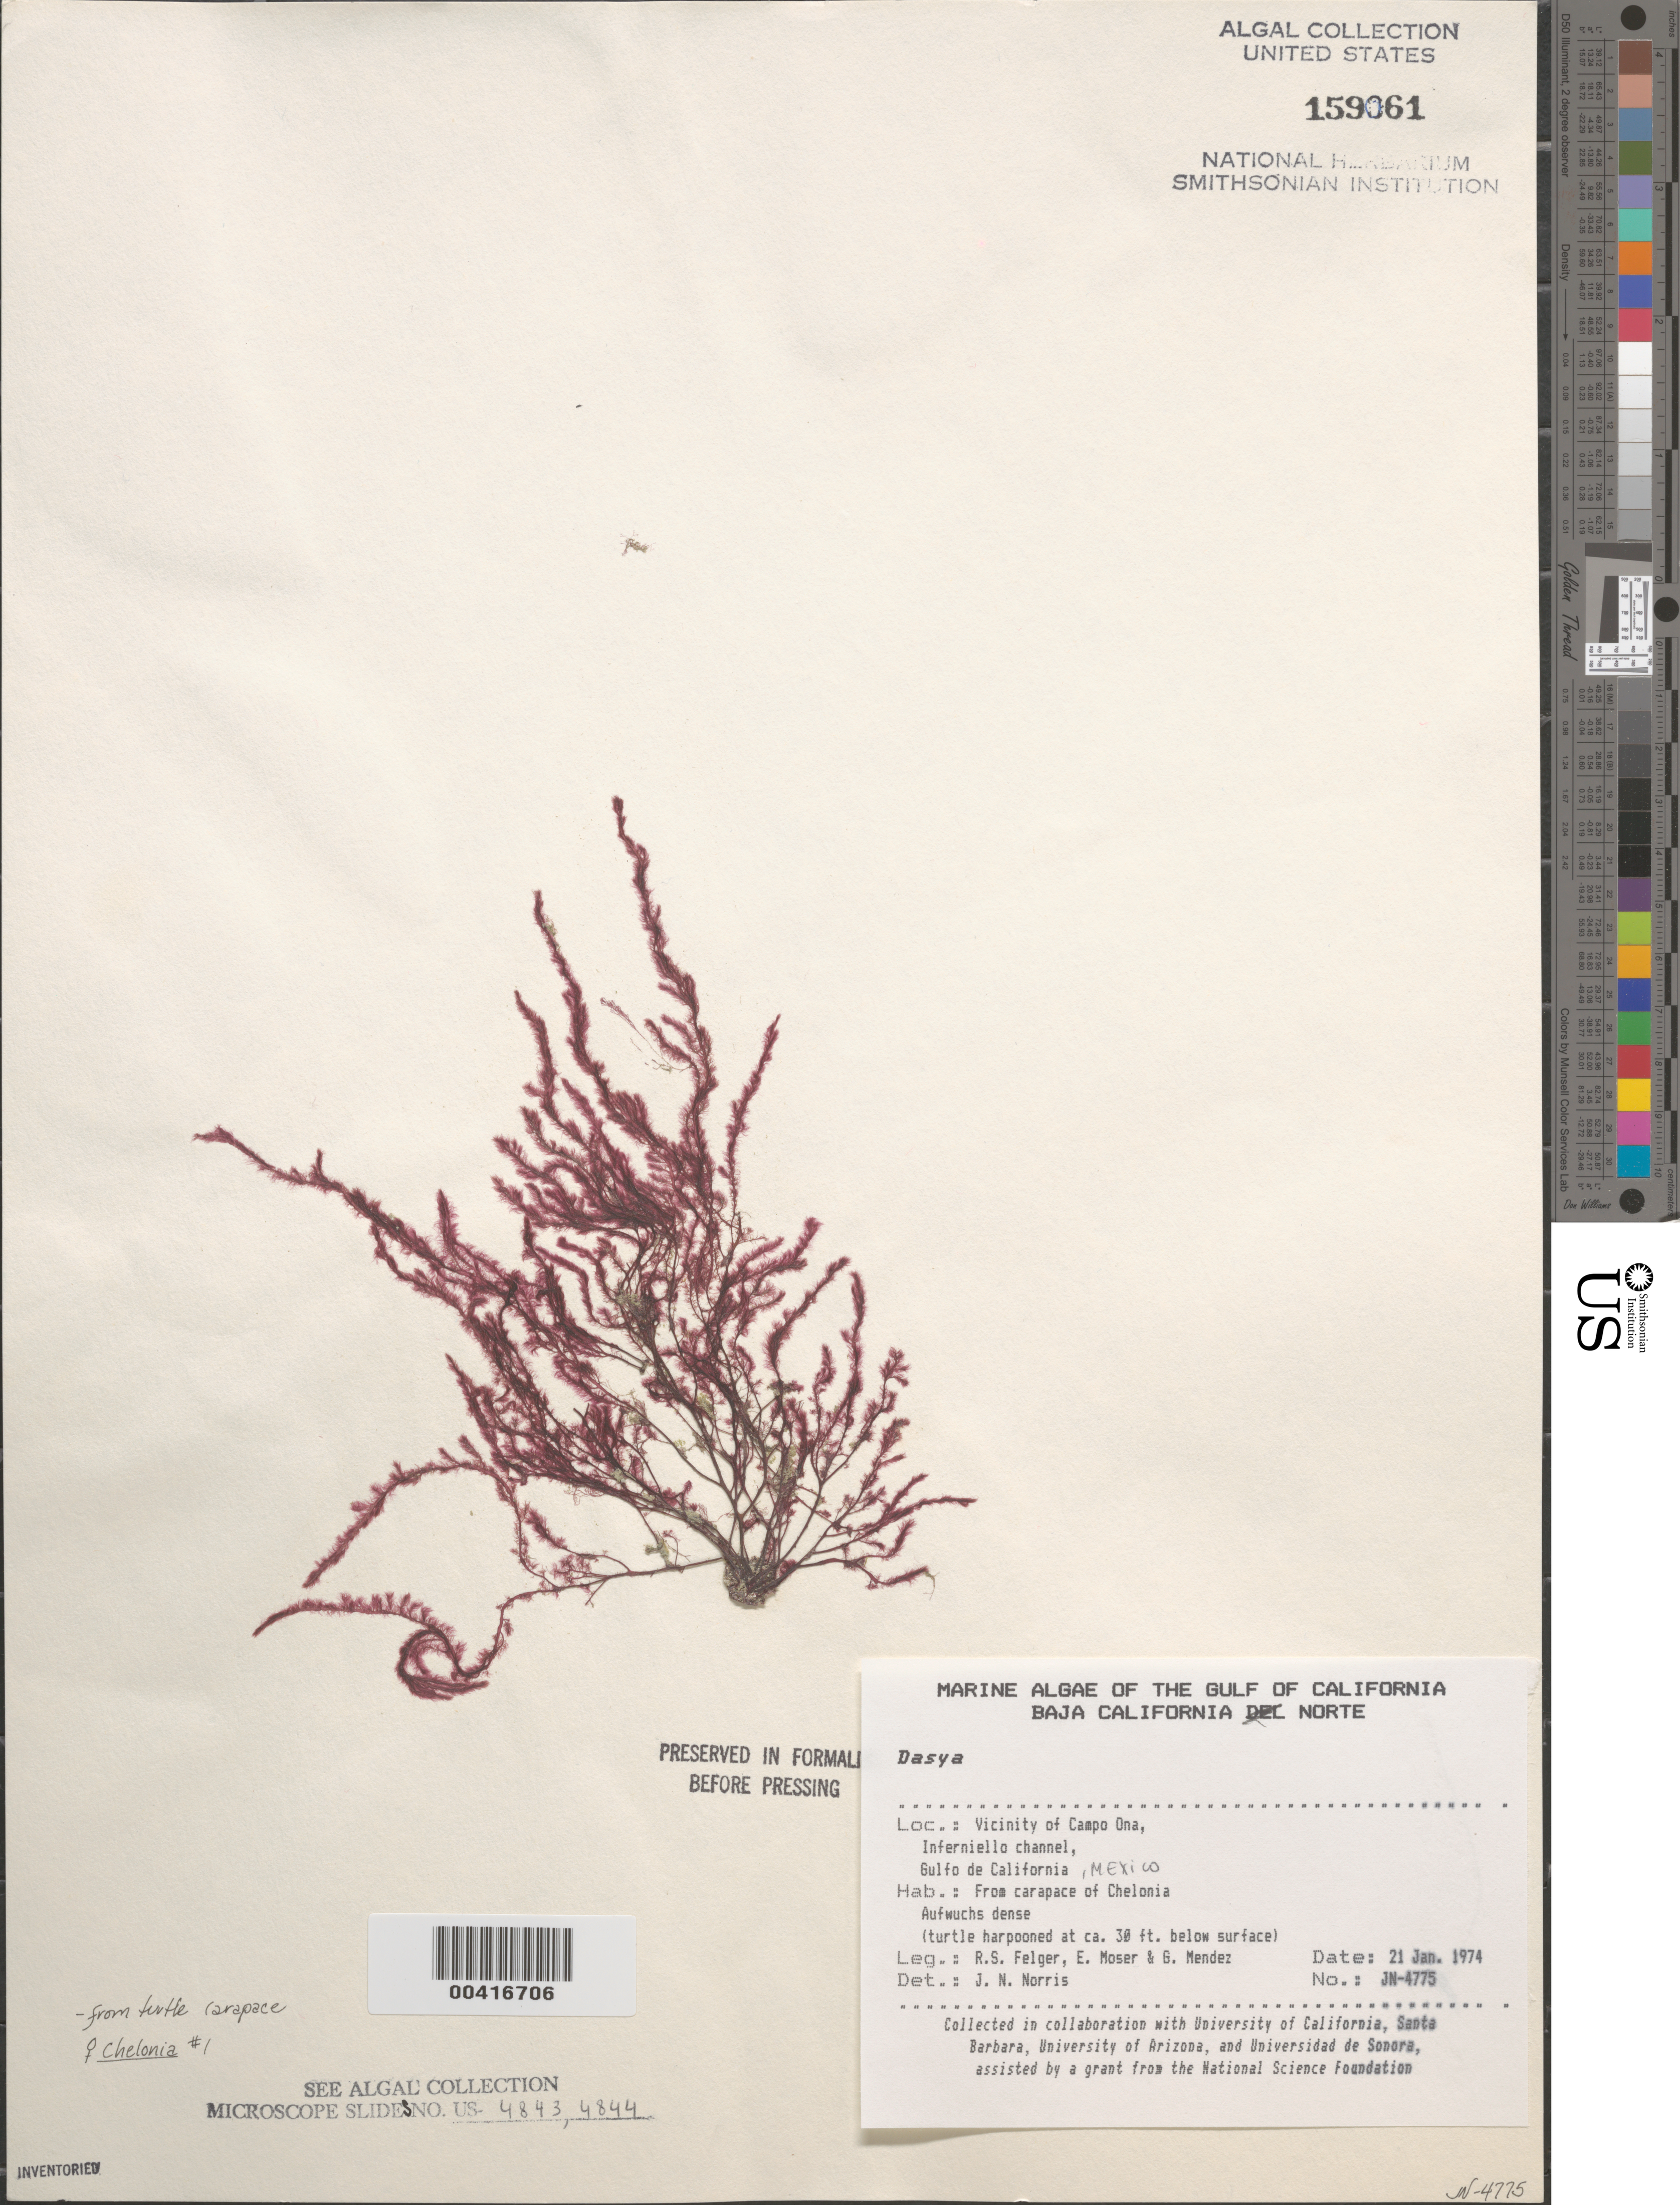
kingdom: Plantae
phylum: Rhodophyta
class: Florideophyceae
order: Ceramiales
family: Dasyaceae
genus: Dasya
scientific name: Dasya sp.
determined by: Norris, James N.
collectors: R. S. Felger, E. Moser & G. Mendez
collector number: JN-4775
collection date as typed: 21 Jan 1974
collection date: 1974-01-21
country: Mexico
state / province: Baja California Norte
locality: Campo Ono area, Infiernillo Channel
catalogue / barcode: US 159061